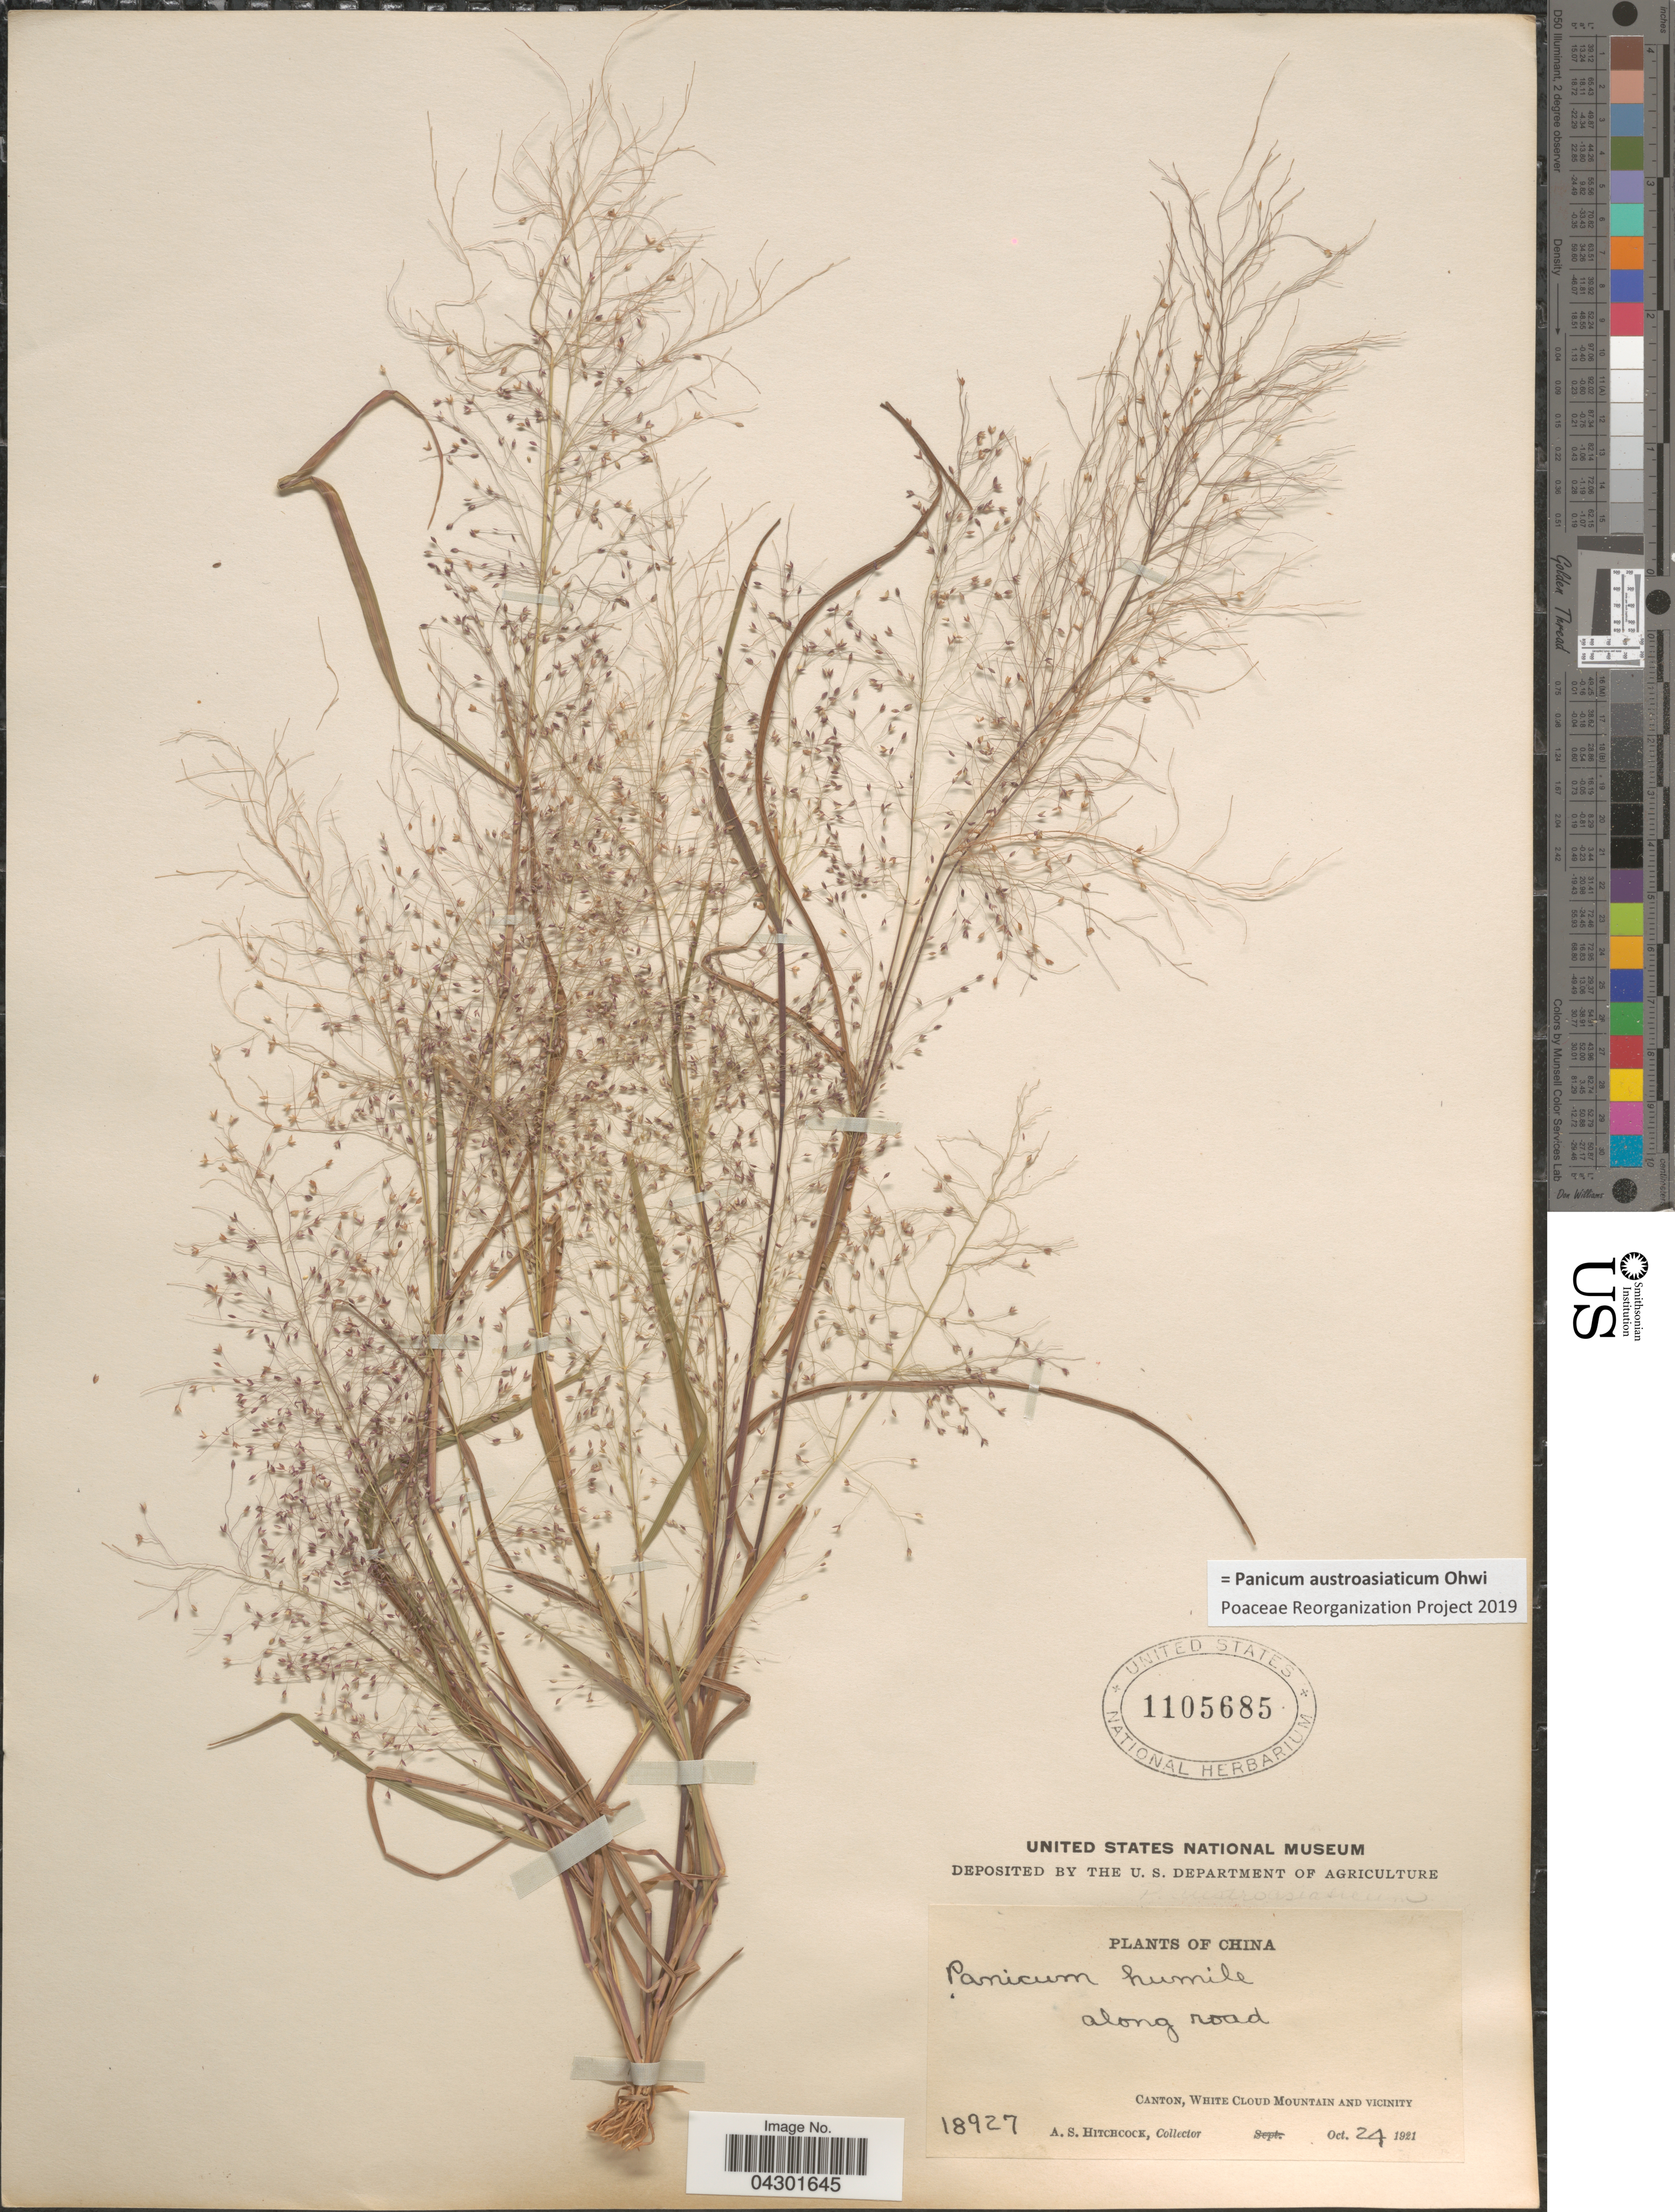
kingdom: Plantae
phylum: Tracheophyta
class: Liliopsida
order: Poales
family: Poaceae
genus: Panicum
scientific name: Panicum austroasiaticum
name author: Ohwi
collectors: A. S. Hitchcock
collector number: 18927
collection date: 1921-10-24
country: China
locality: Along road. Canton, White Cloud Mountain and Vicinity.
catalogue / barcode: US 1105685